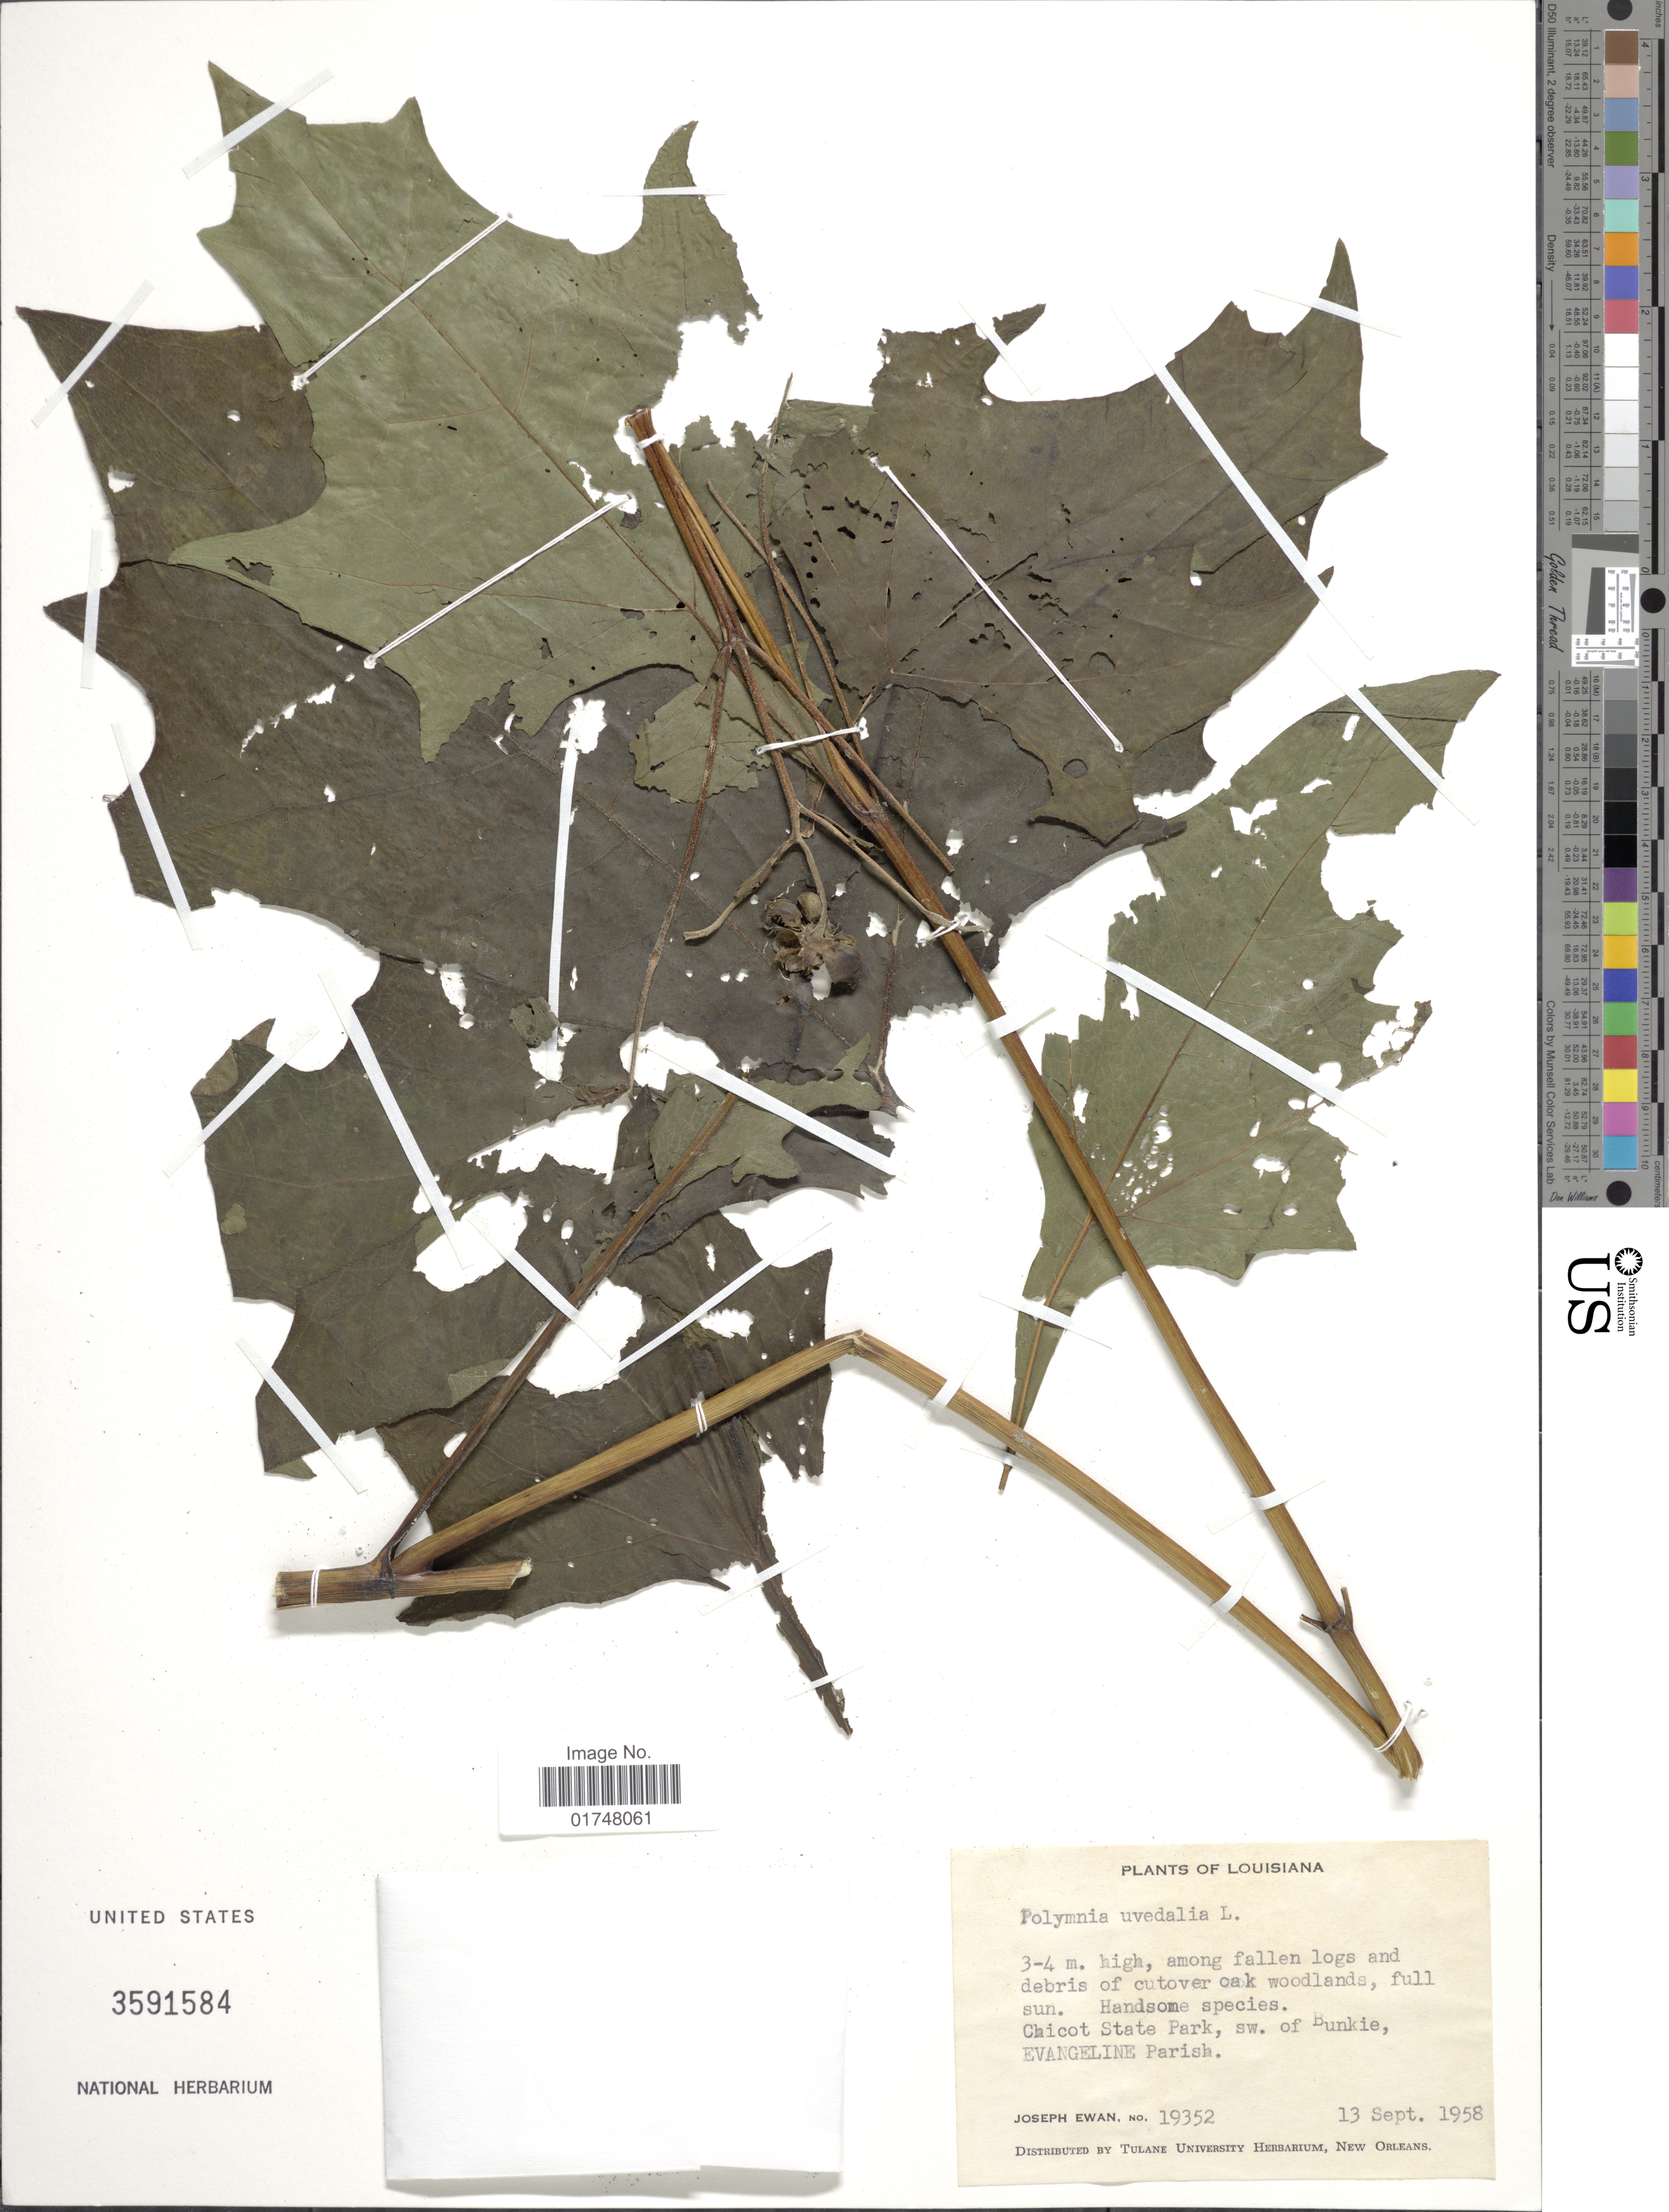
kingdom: Plantae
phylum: Tracheophyta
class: Magnoliopsida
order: Asterales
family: Asteraceae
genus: Smallanthus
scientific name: Smallanthus uvedalia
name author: (L.) Mack. ex Mack.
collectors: J. A. Ewan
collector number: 19352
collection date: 1958-09-13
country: United States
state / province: Louisiana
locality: Chicot State Park, sw. of Bunkie, Evangeline Parish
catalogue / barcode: US 3591584